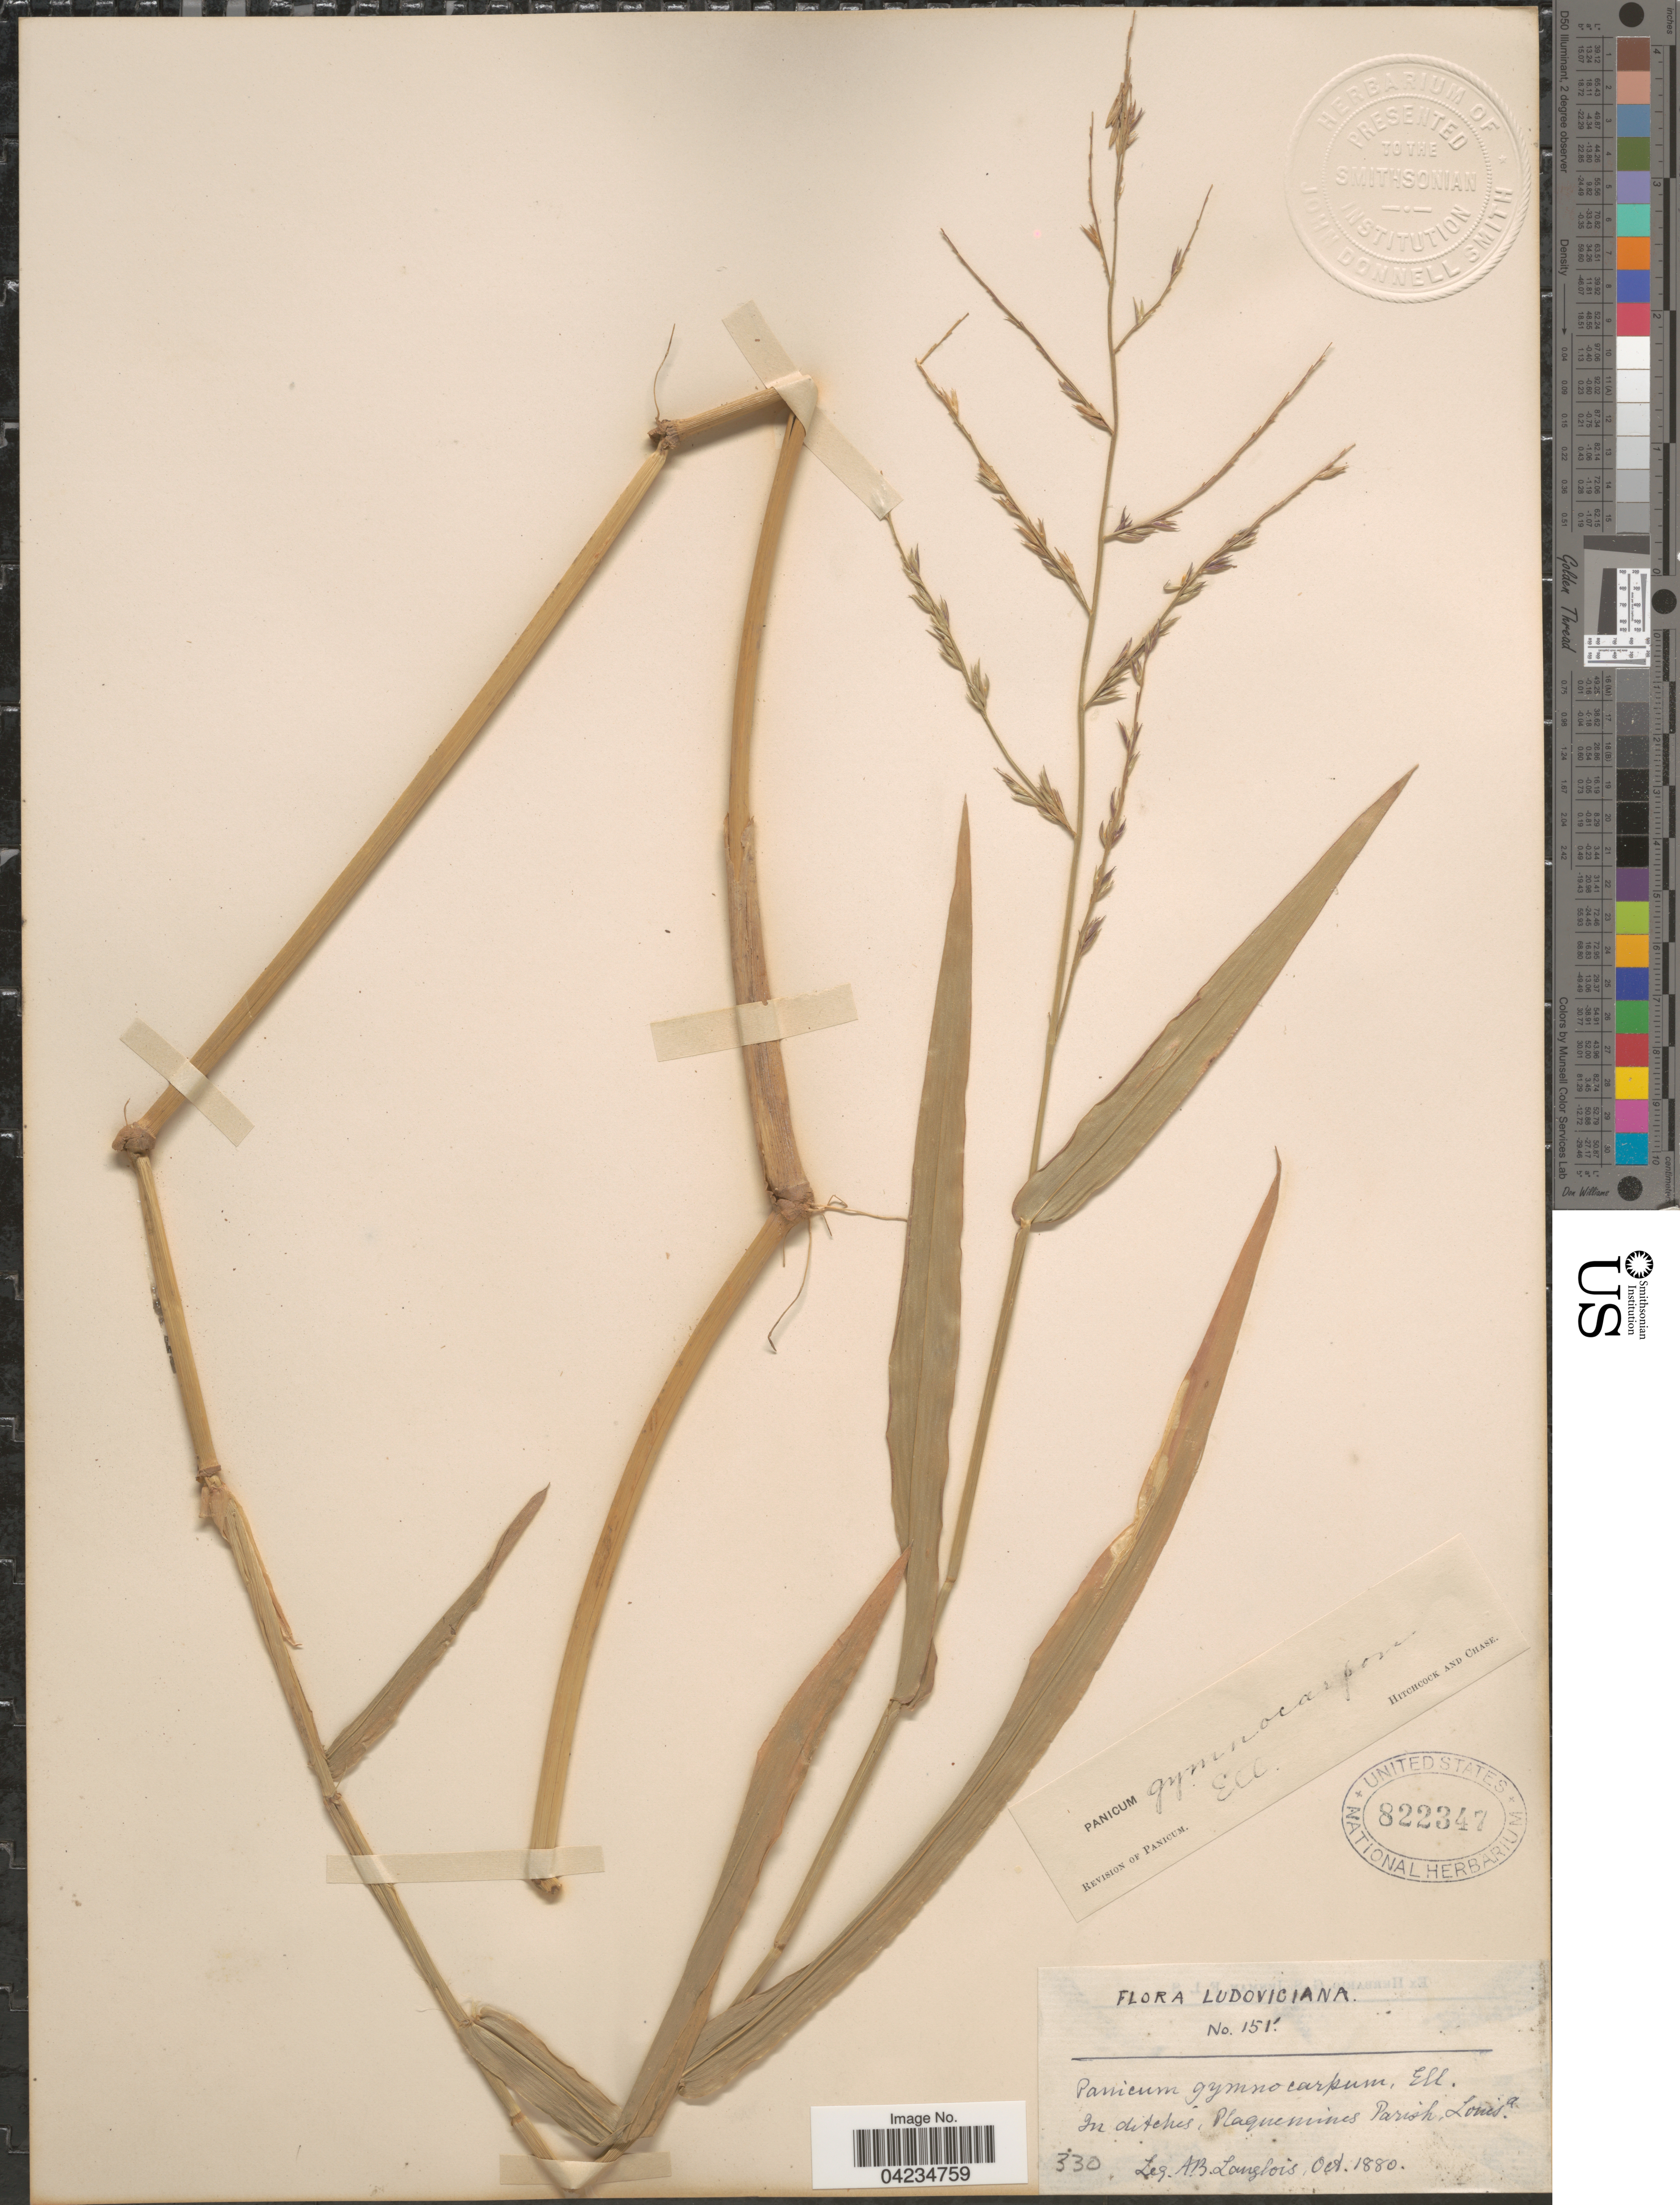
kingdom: Plantae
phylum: Tracheophyta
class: Liliopsida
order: Poales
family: Poaceae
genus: Phanopyrum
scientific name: Phanopyrum gymnocarpon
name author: (Elliott) Nash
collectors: A. Langlois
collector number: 151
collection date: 1880-10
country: United States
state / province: Louisiana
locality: Lucoviciana. In ditches, Plaquemines Parish.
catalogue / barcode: US 822347